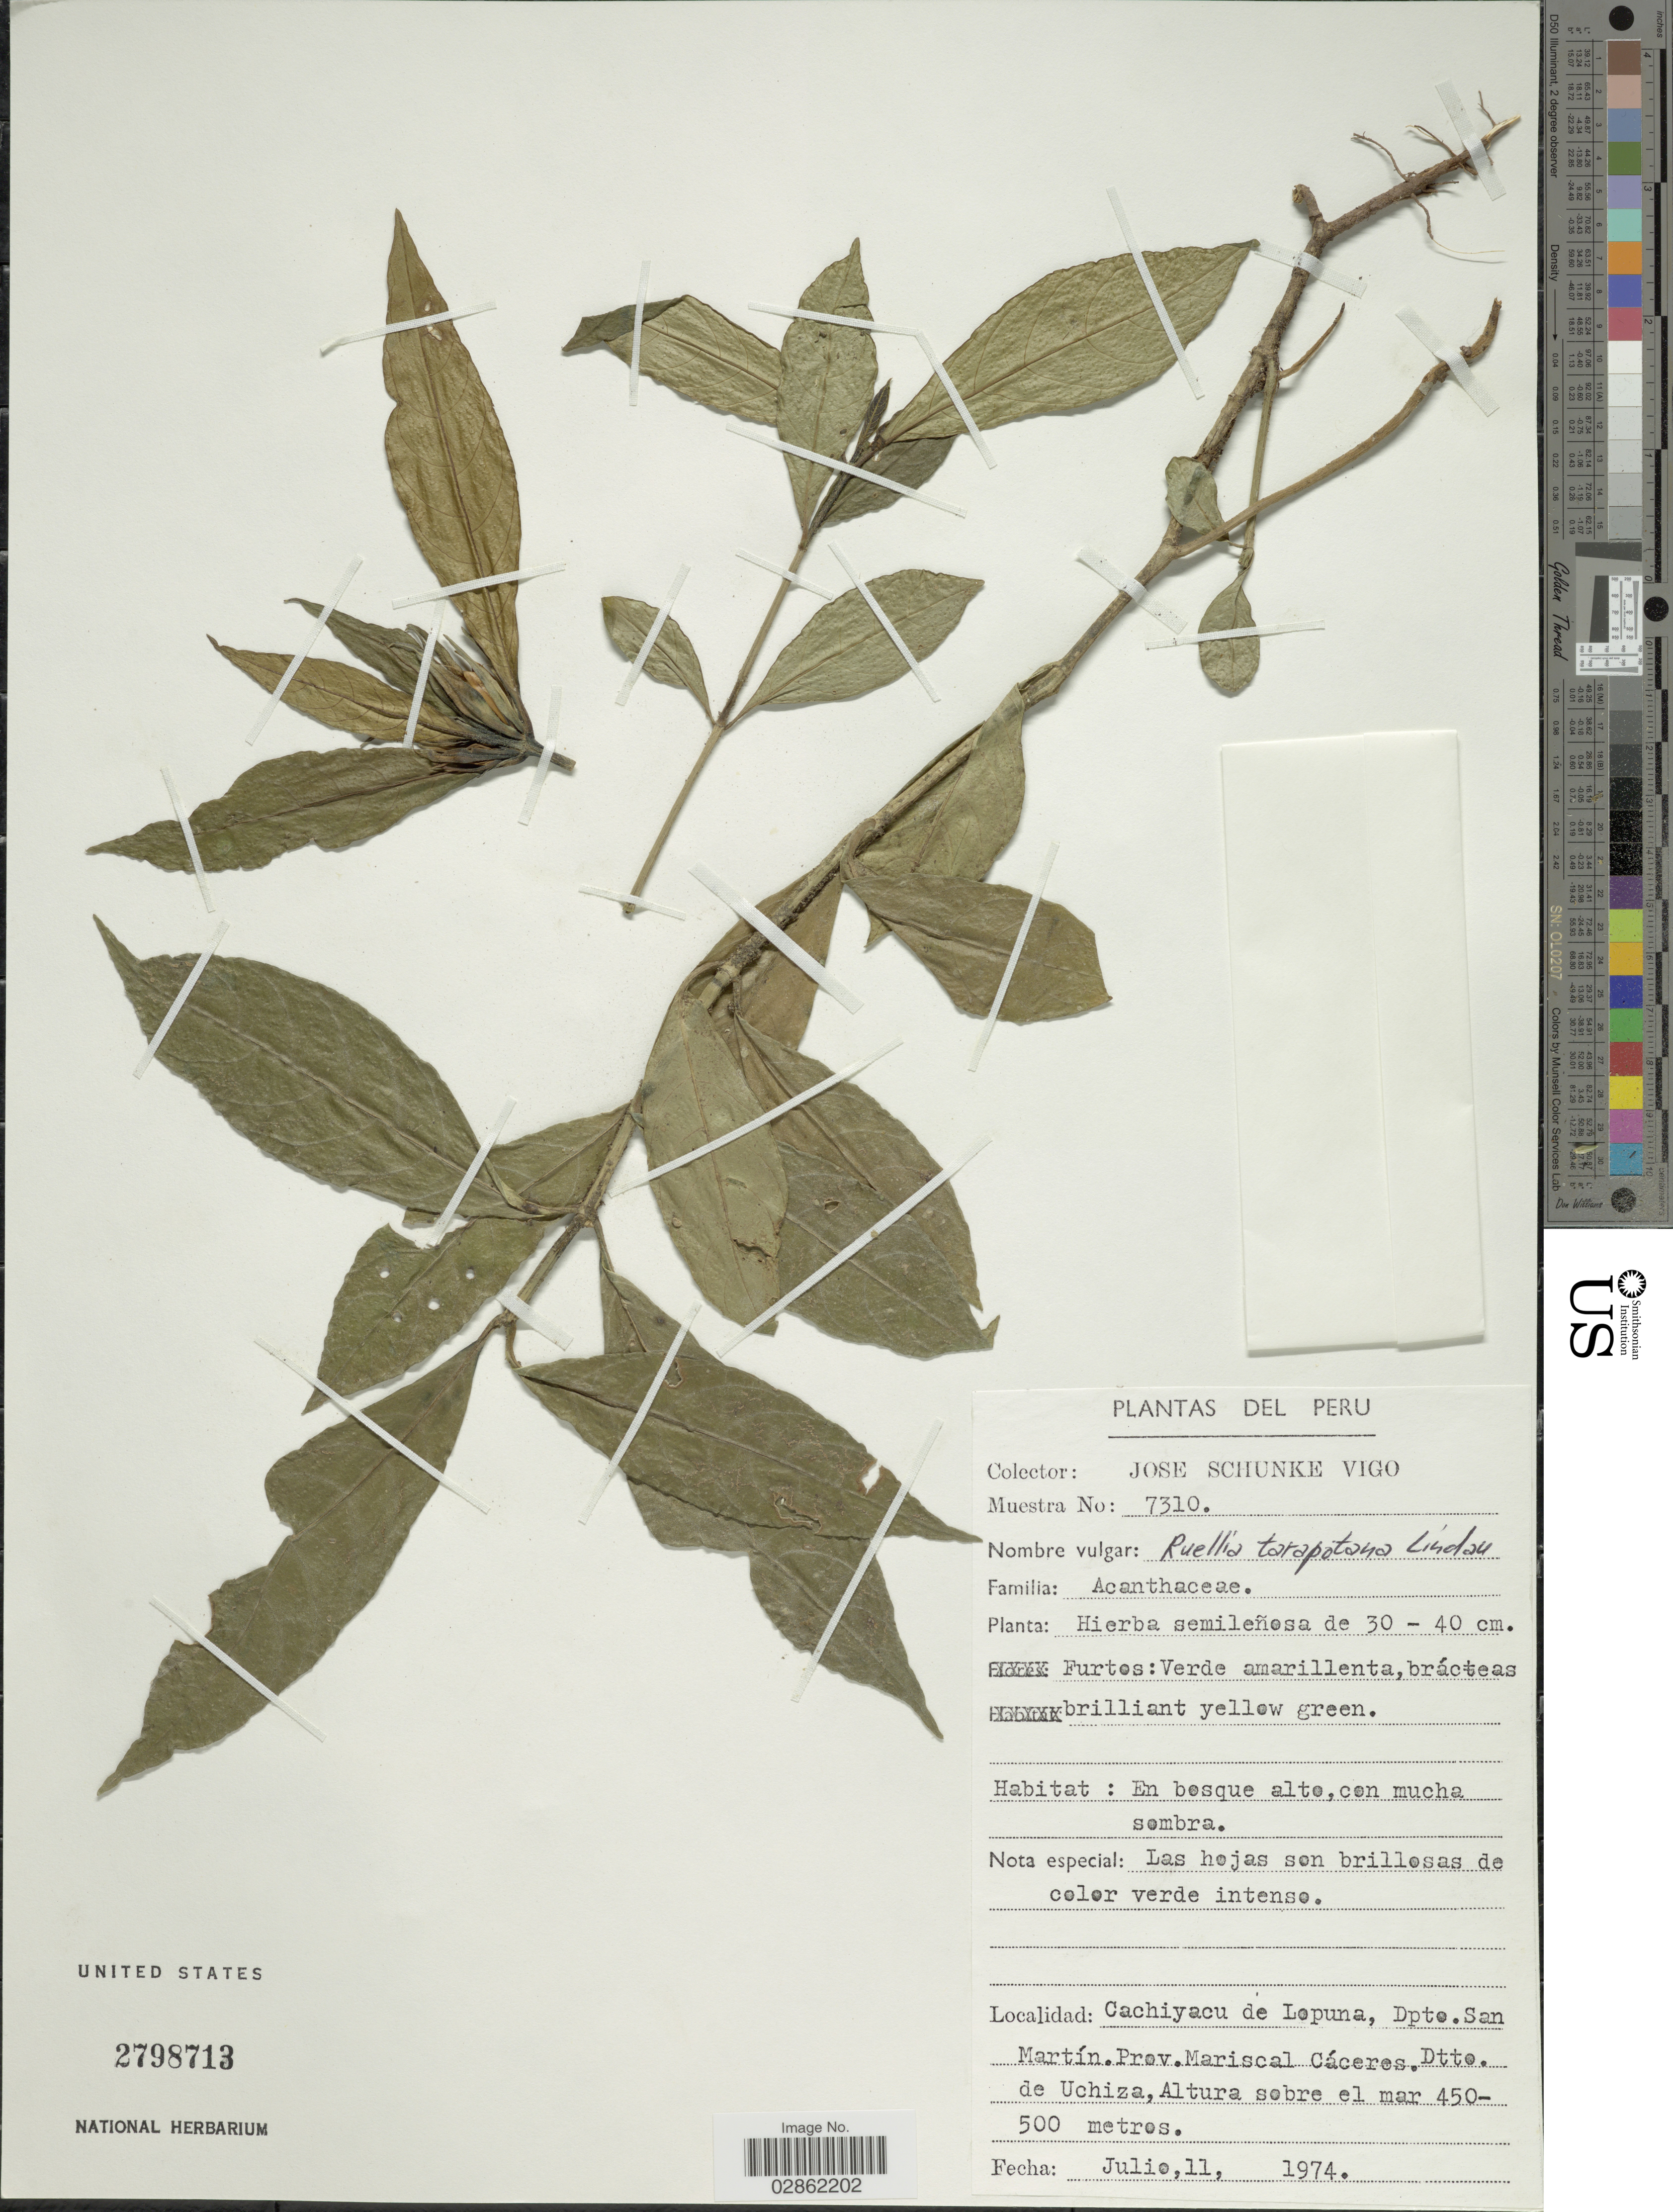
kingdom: Plantae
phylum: Tracheophyta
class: Magnoliopsida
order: Lamiales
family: Acanthaceae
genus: Ruellia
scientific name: Ruellia tarapotana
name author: Lindau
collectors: J. Schunke Vigo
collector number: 7310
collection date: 1974-07-11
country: Peru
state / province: San Martín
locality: Cachiyacu de Lopuna, Dpto. San Martín, Prov. Mariscal Cáceres, Dtto. de Uchiza.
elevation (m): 450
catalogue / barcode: US 2798713